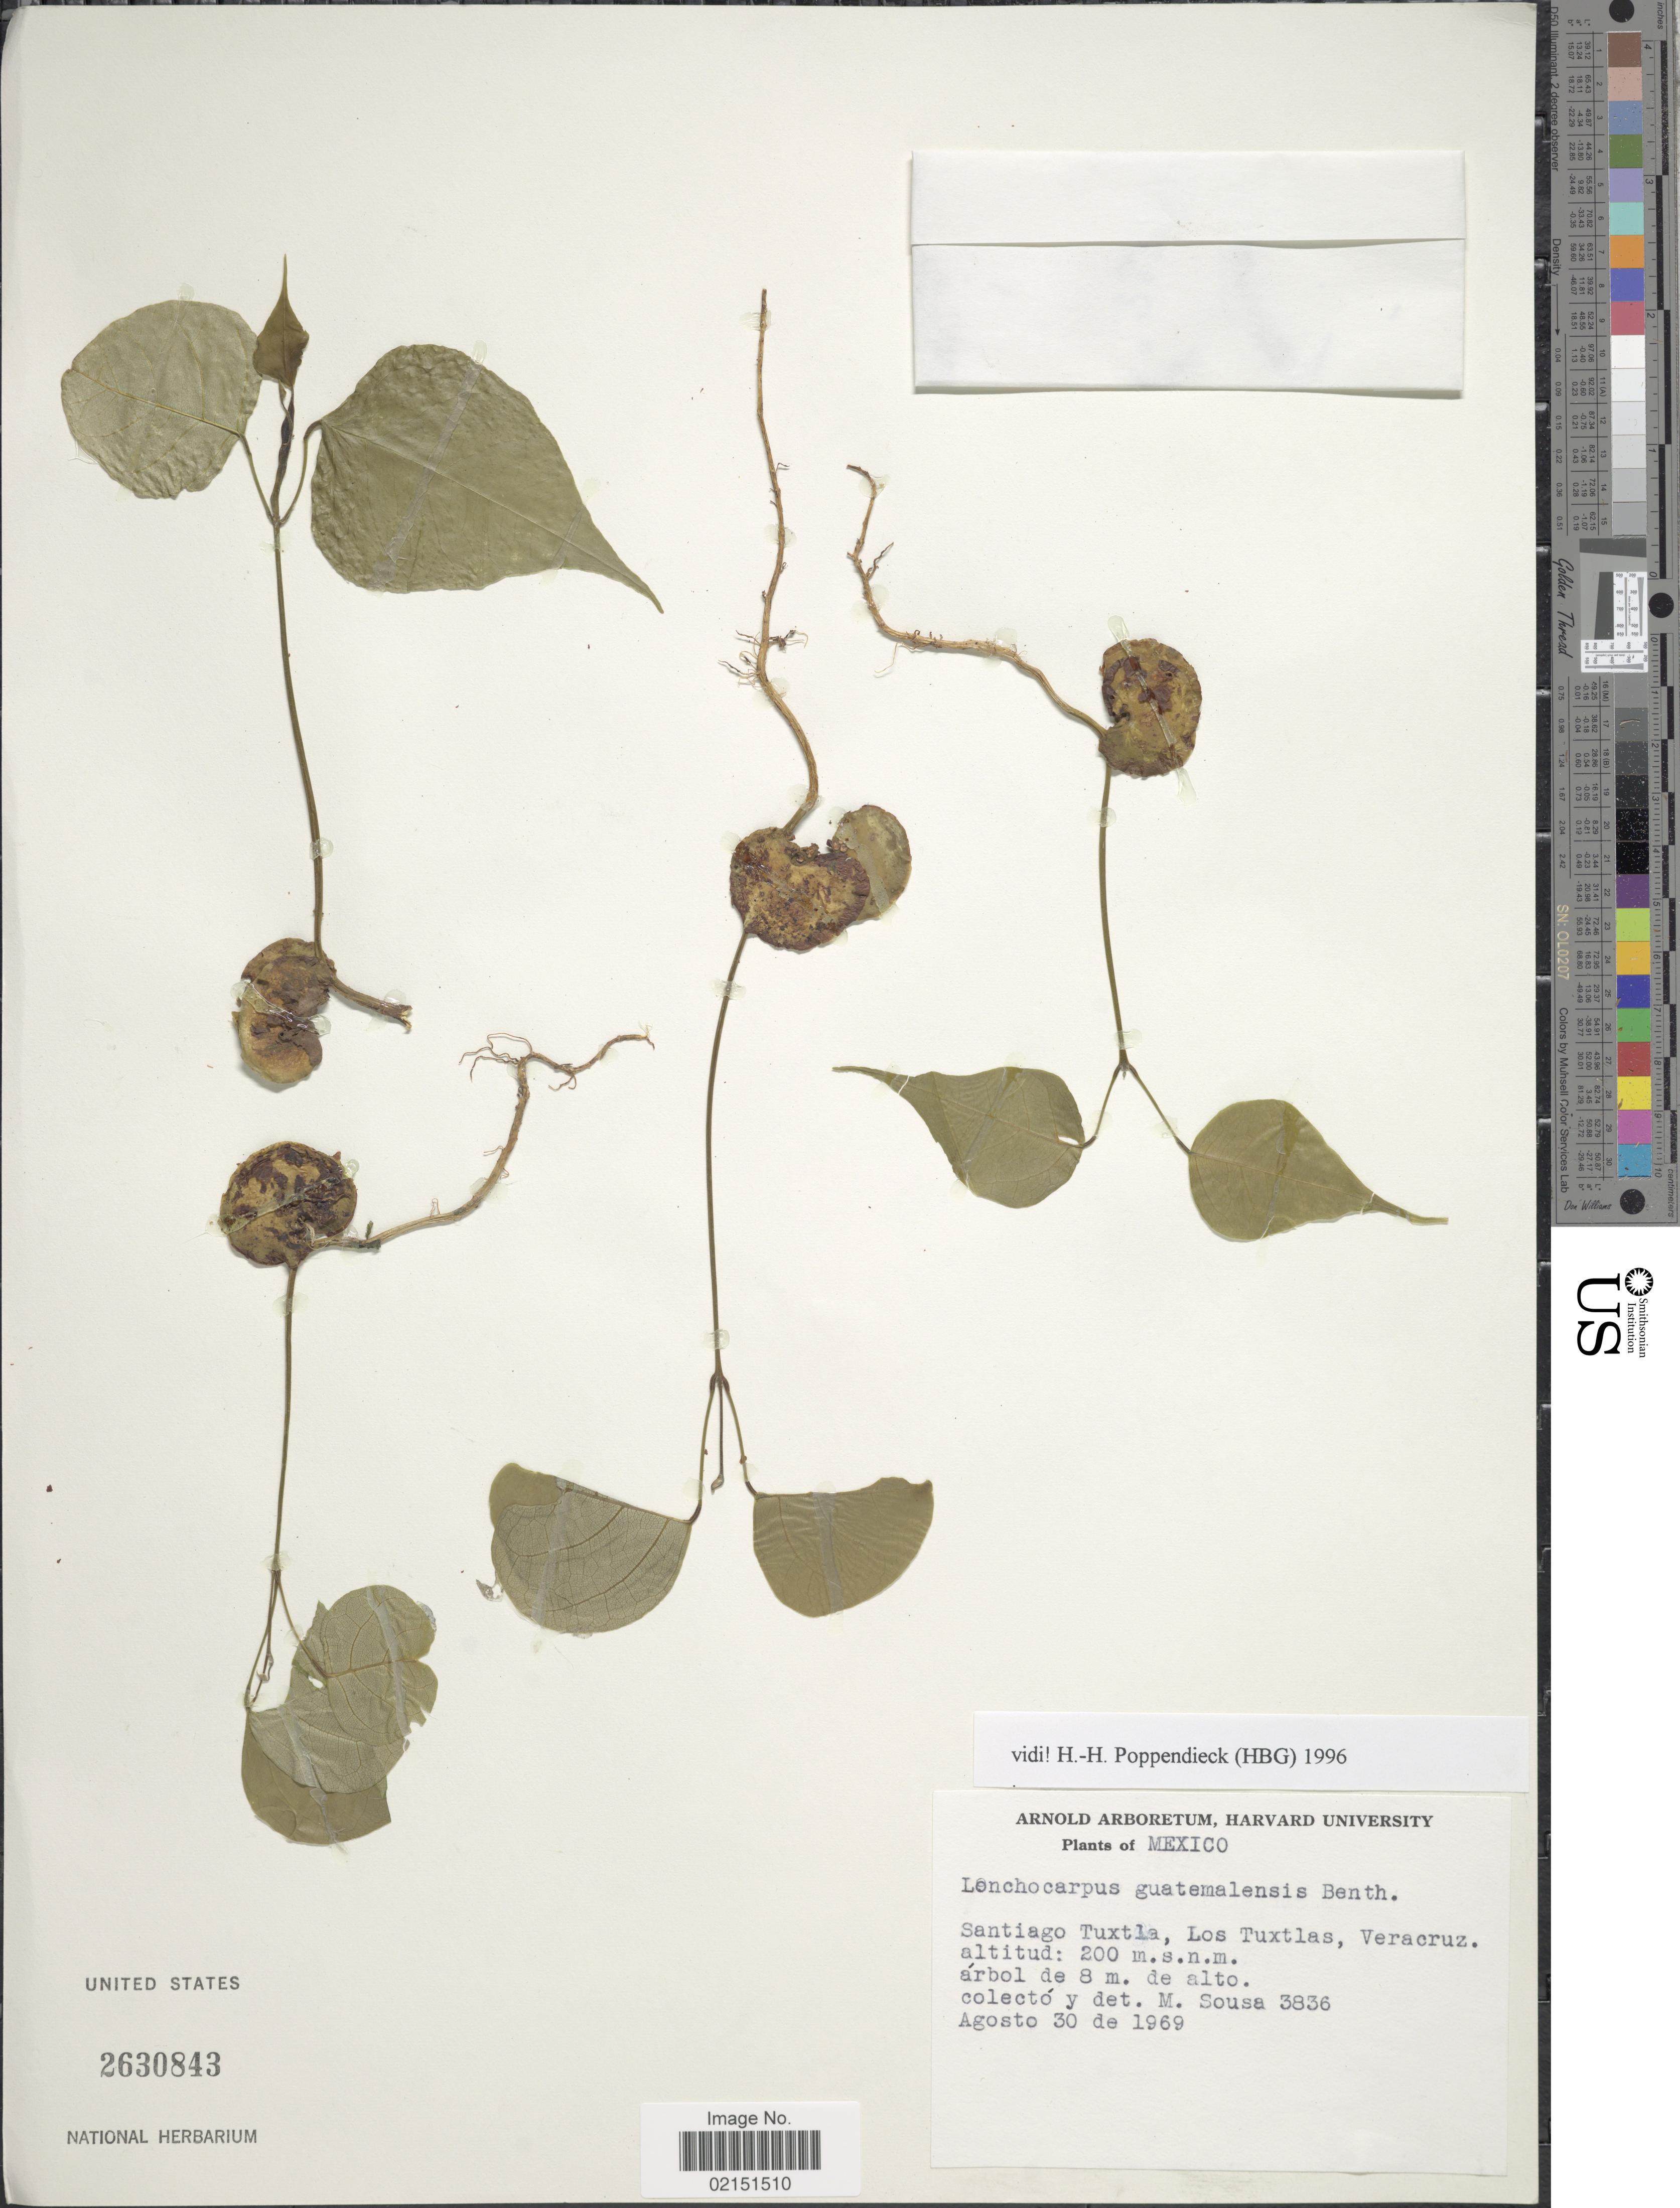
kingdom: Plantae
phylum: Tracheophyta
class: Magnoliopsida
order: Fabales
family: Fabaceae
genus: Lonchocarpus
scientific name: Lonchocarpus guatemalensis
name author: Benth.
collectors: M. Sousa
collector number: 3836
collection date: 1969-08-30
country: Mexico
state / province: Veracruz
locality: Santiago Tuxtla, Los Tuxtlas, Veracruz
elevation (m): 200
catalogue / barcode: US 2630843